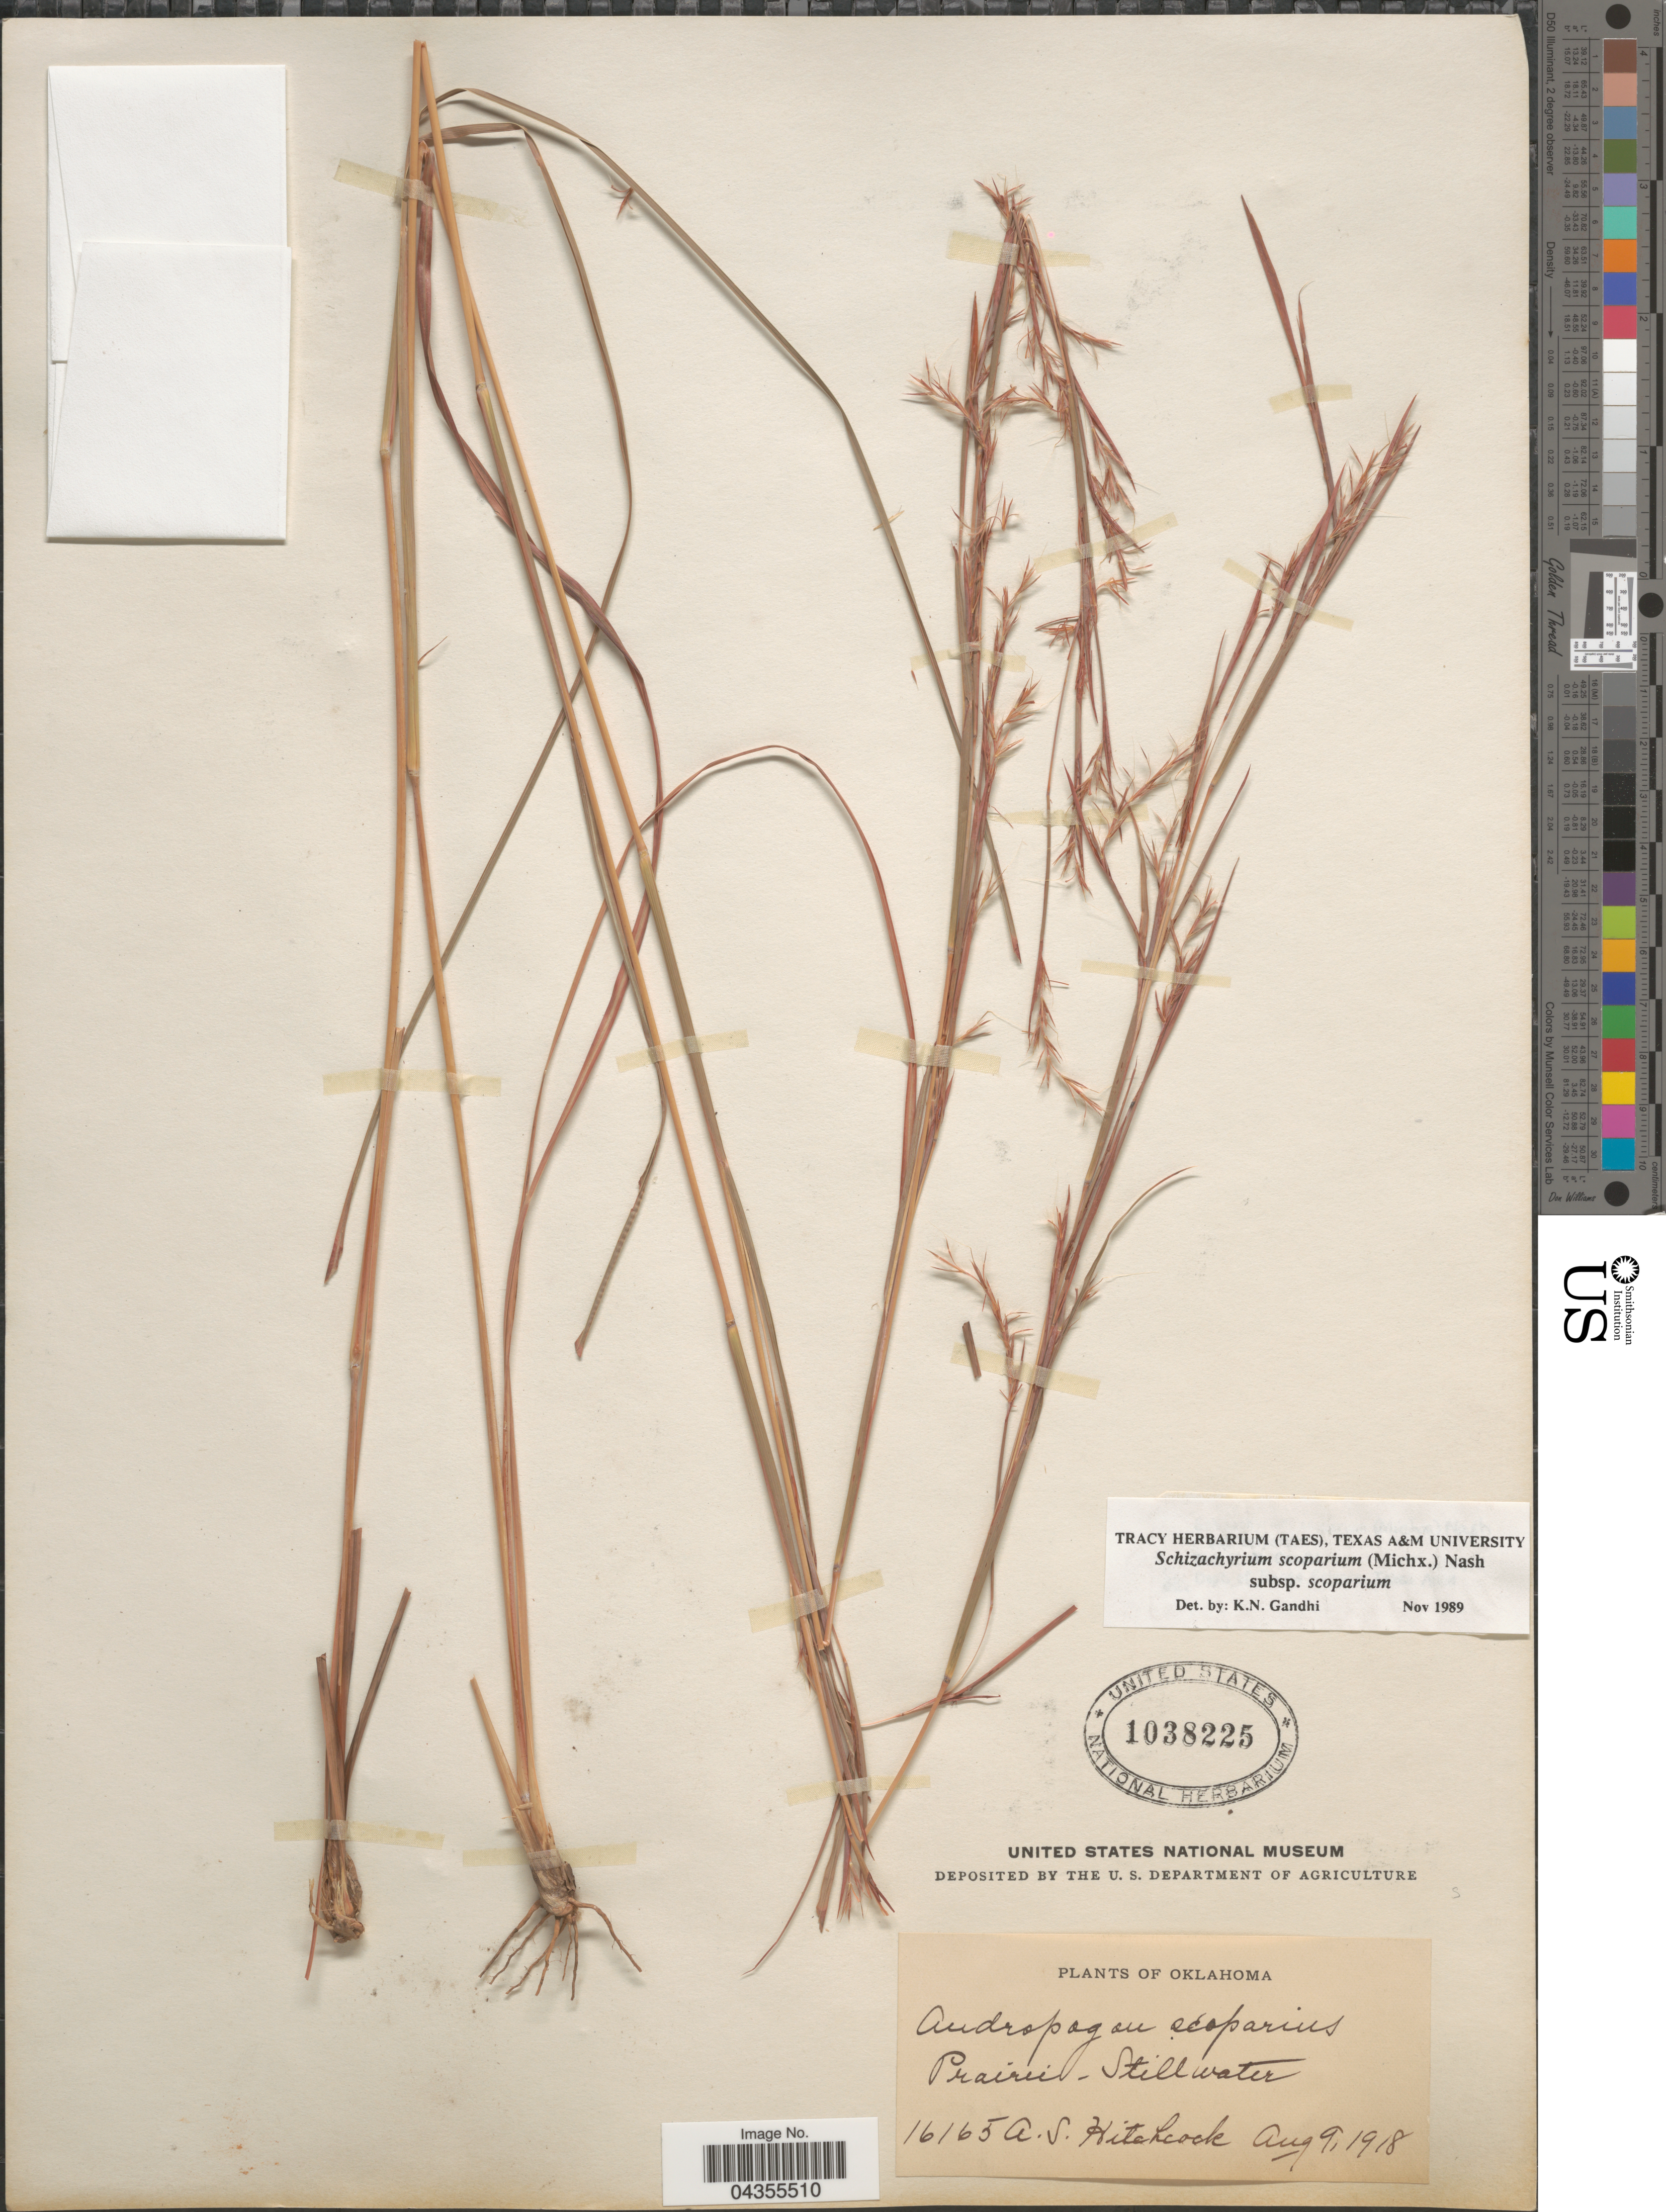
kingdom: Plantae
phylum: Tracheophyta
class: Liliopsida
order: Poales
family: Poaceae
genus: Schizachyrium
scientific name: Schizachyrium scoparium var. scoparium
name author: (Michx.) Nash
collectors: A. S. Hitchcock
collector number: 16165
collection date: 1918-08-09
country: United States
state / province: Oklahoma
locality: Prairie - Stillwater.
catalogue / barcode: US 1038225